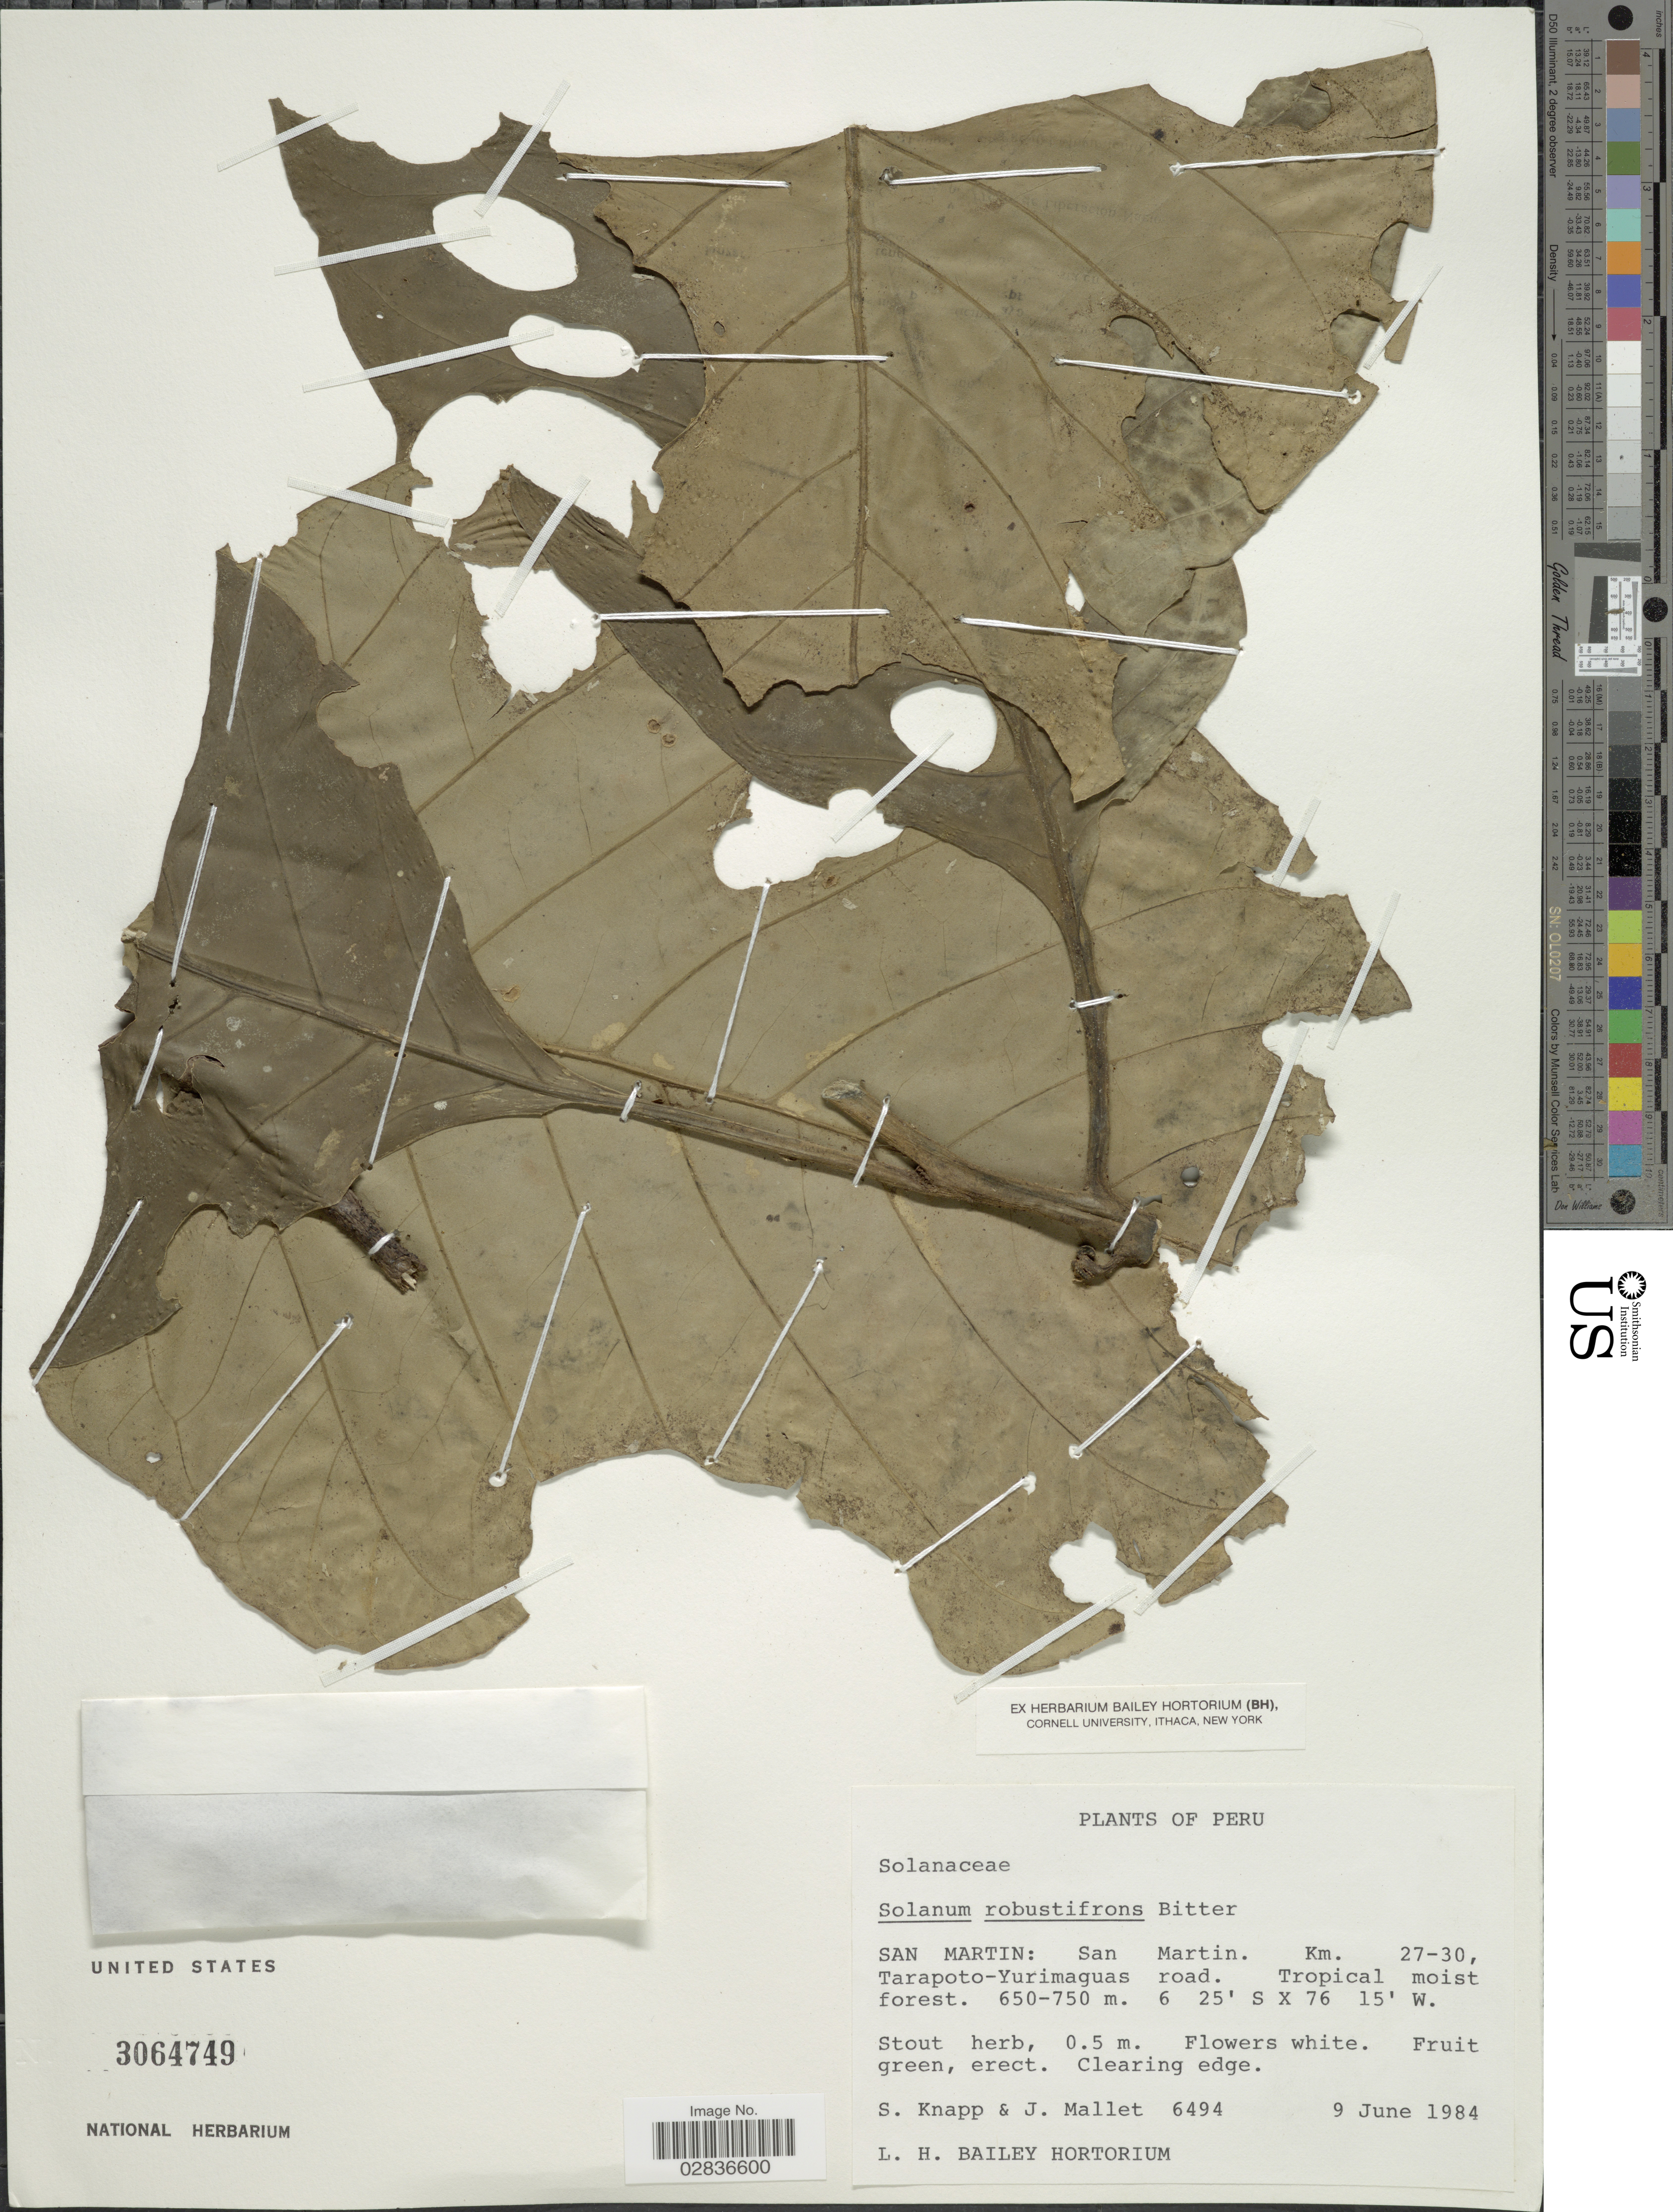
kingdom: Plantae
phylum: Tracheophyta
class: Magnoliopsida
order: Solanales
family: Solanaceae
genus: Solanum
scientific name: Solanum robustifrons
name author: Bitter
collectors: S. Knapp & J. Mallet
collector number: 6494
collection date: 1984-06-09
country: Peru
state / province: San Martín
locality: San Martin: San Martin. Km. 27-30, Tarapoto-Yurimaguas road.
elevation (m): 650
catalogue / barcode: US 3064749